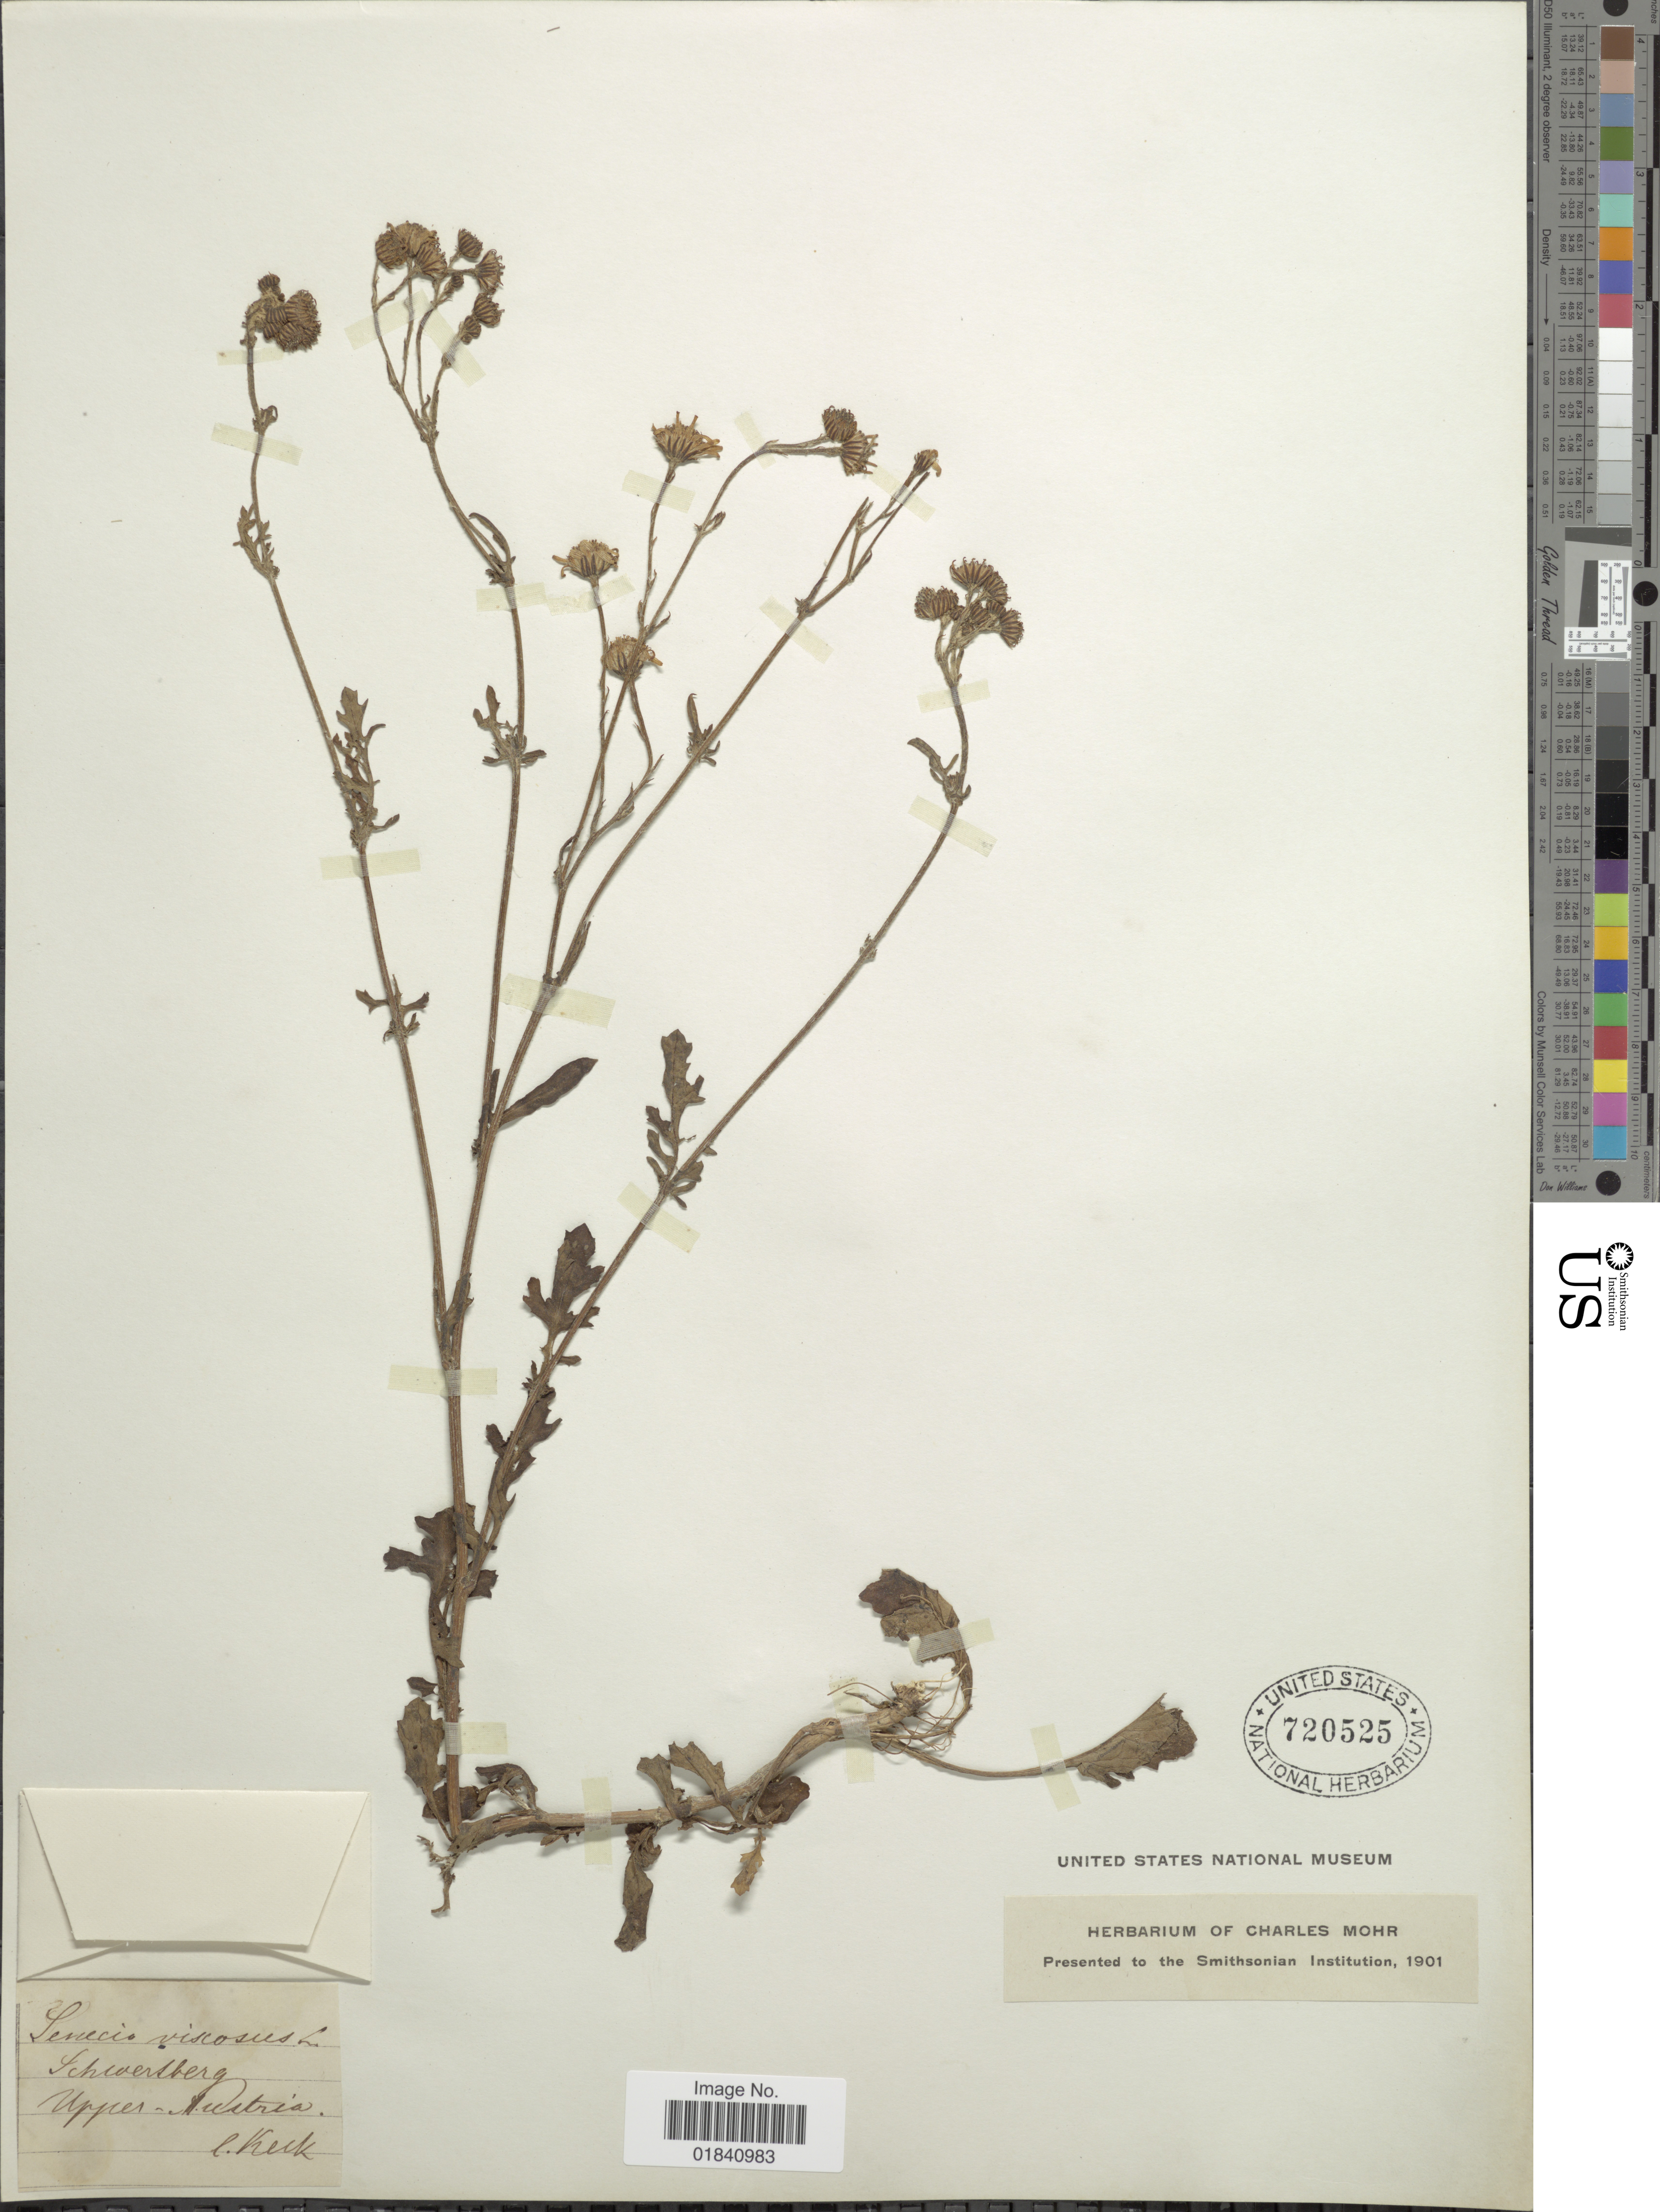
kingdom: Plantae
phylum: Tracheophyta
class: Magnoliopsida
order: Asterales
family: Asteraceae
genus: Senecio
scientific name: Senecio viscosus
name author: L.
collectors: C. Keck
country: Austria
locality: Schwertberg. Upper [interpreted]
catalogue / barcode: US 720525